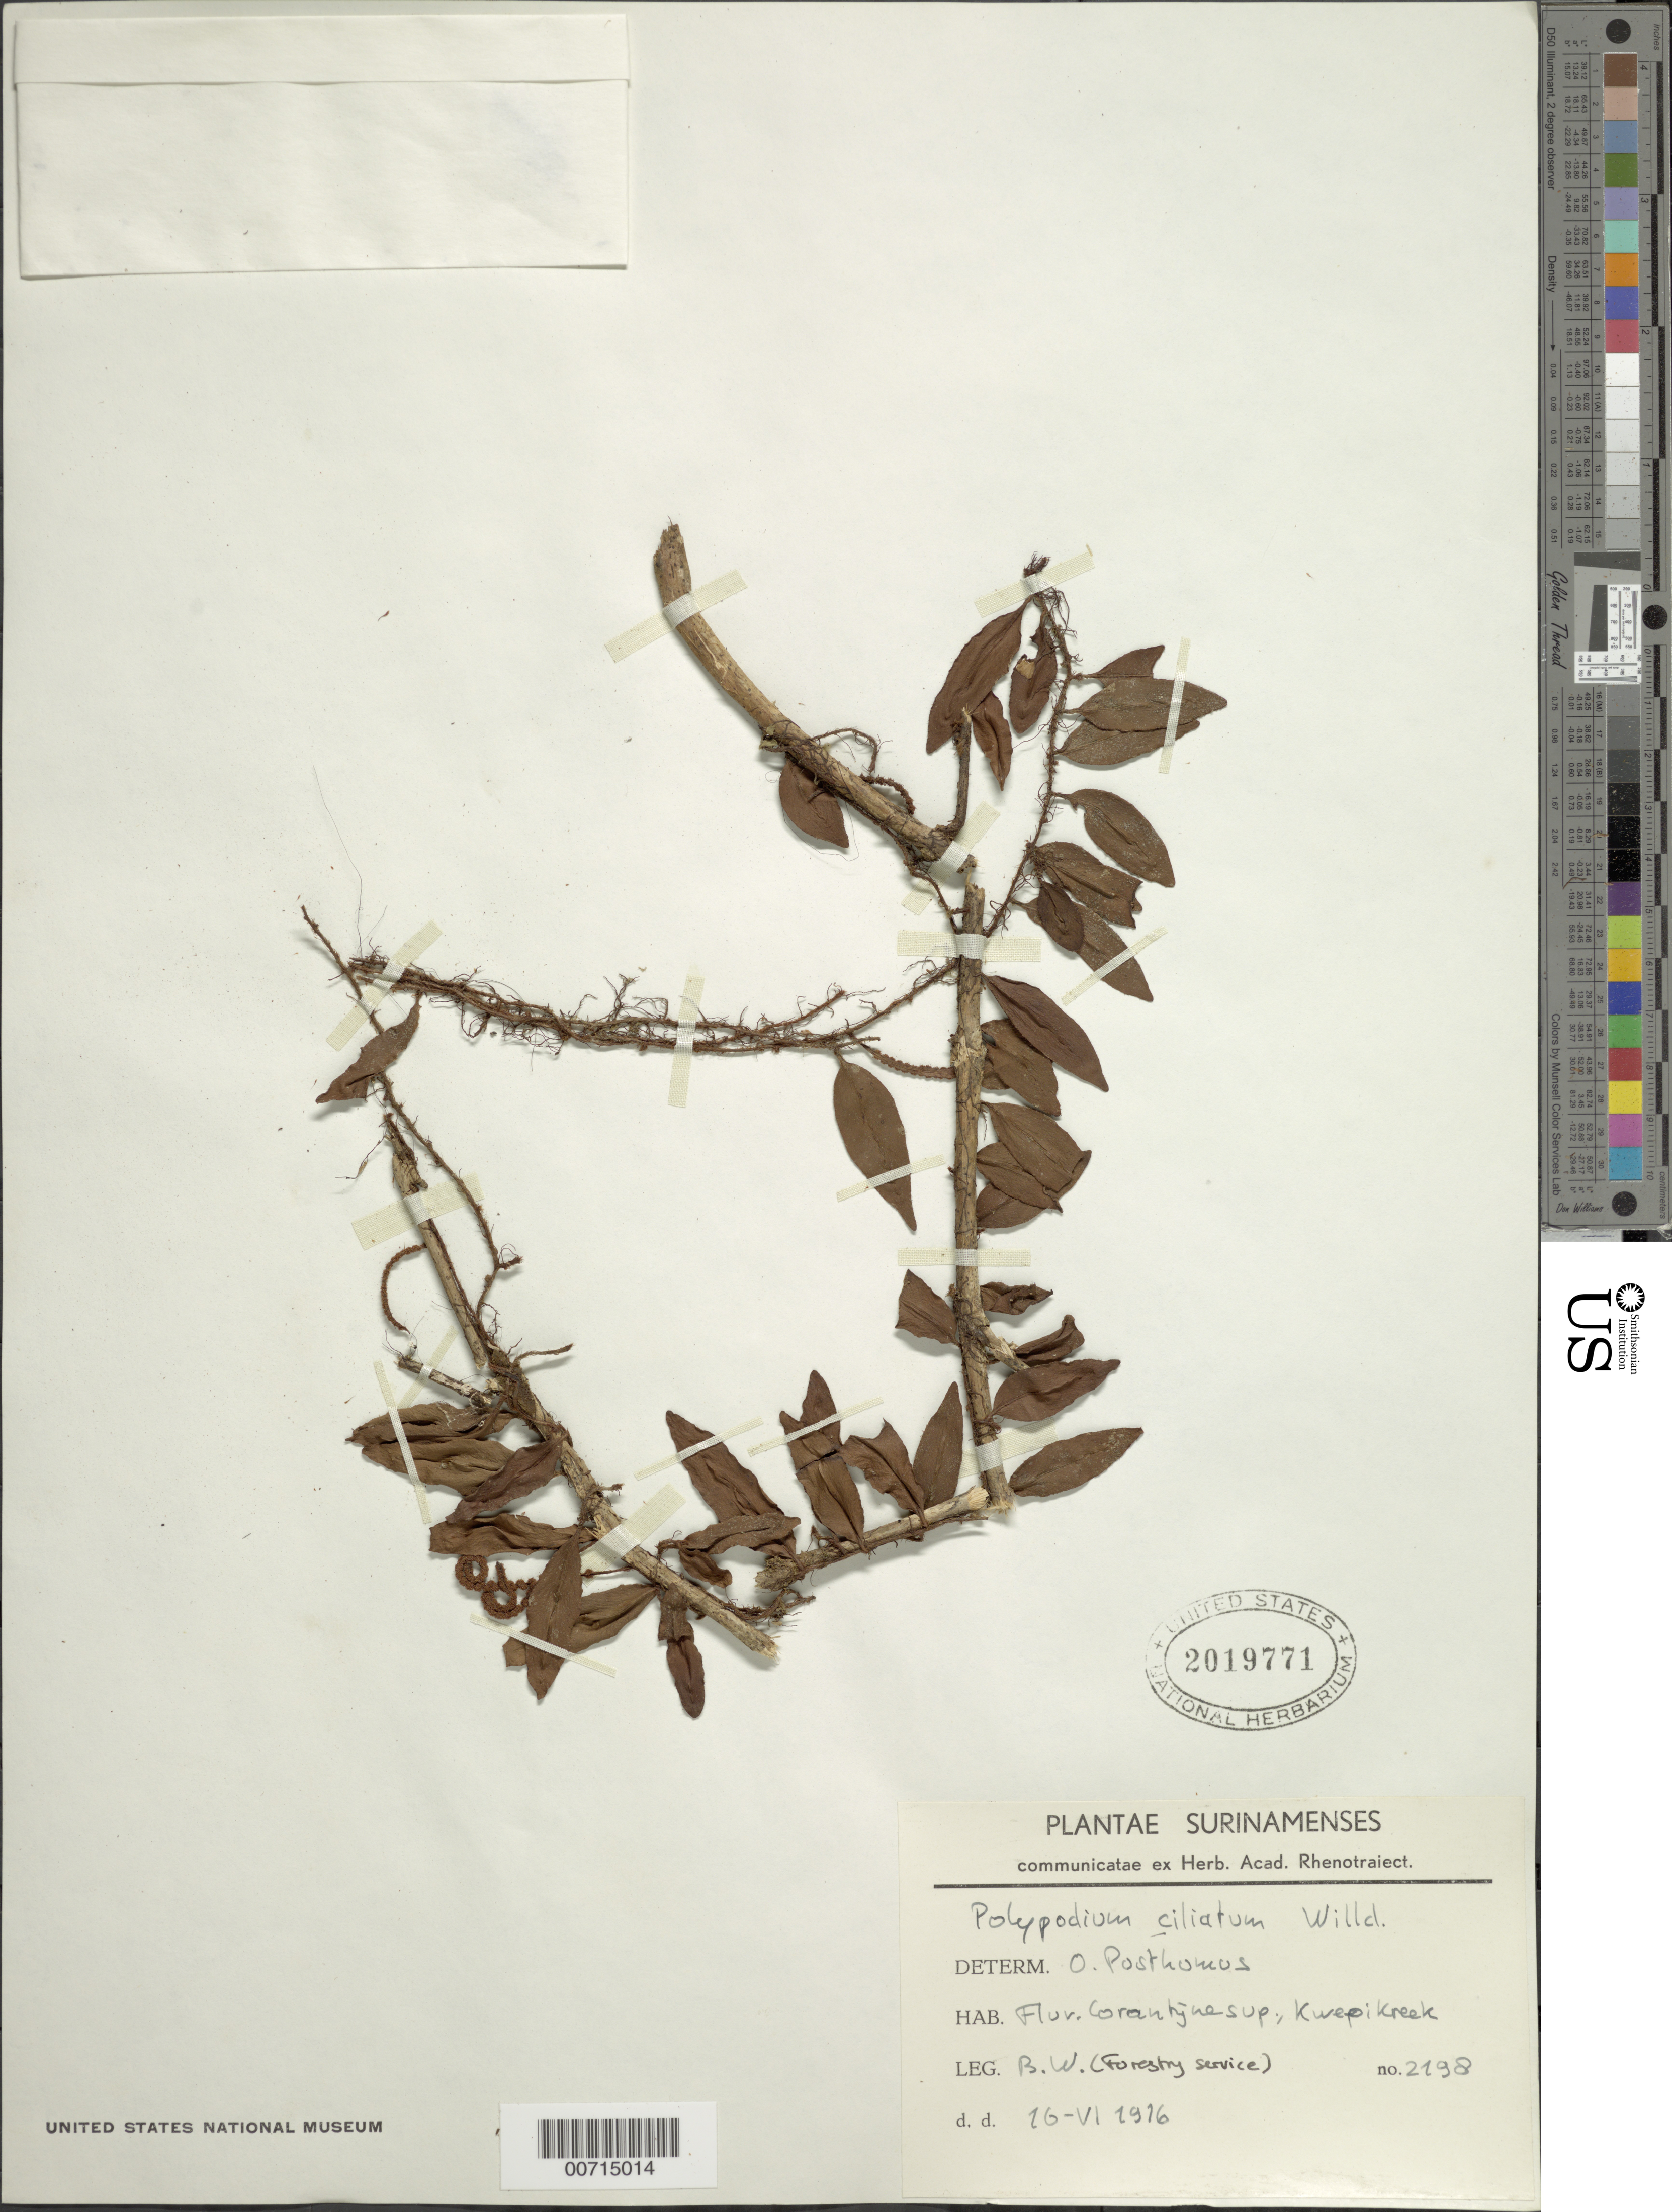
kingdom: Plantae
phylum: Tracheophyta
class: Polypodiopsida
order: Polypodiales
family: Polypodiaceae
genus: Microgramma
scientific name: Microgramma reptans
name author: (Cav.) A.R. Sm.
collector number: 2198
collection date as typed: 16-Jun-16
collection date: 1916-06-16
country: Suriname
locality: Courantyne R., Kwepi Creek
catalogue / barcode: US 2019771